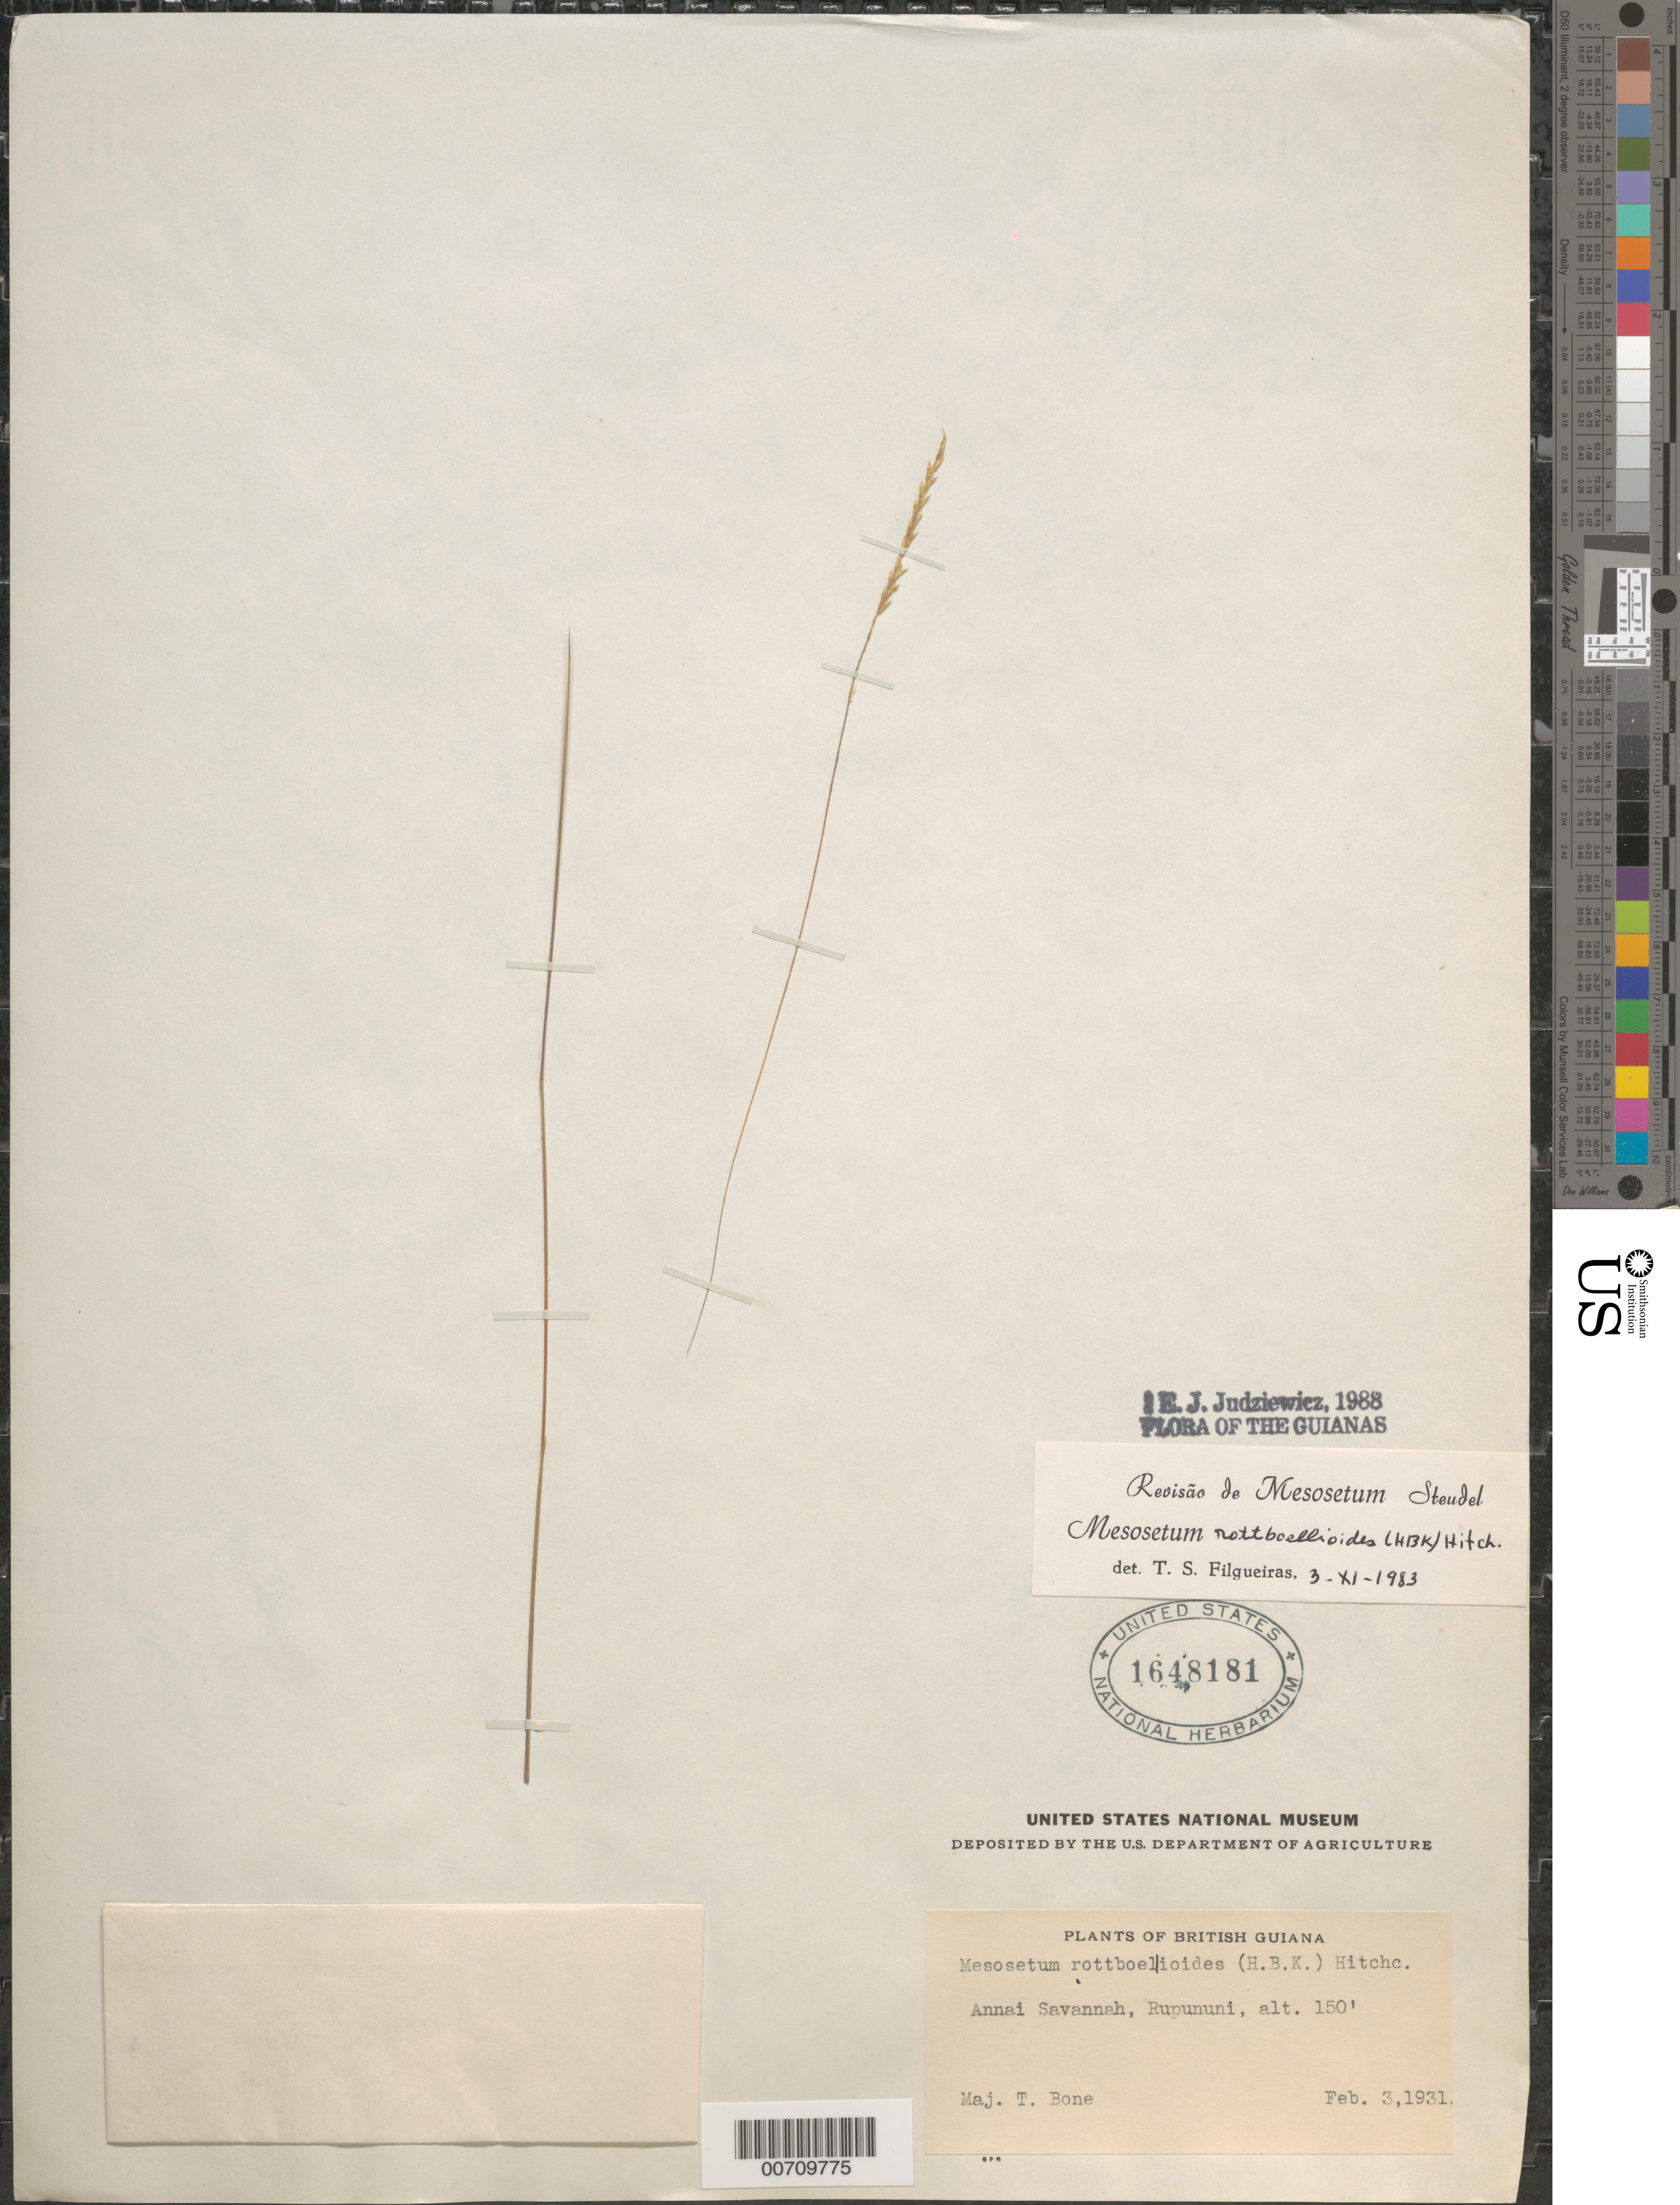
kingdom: Plantae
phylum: Tracheophyta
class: Liliopsida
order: Poales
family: Poaceae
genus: Mesosetum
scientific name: Mesosetum rottboellioides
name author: (Kunth) Hitchc.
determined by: Judziewicz, E. J.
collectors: T. Bone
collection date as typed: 3-Feb-31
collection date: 1931-02-03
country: Guyana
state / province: U. Takutu-U. Essequibo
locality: Annai savanna, Rupununi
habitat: Savanna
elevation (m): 46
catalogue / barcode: US 1648181